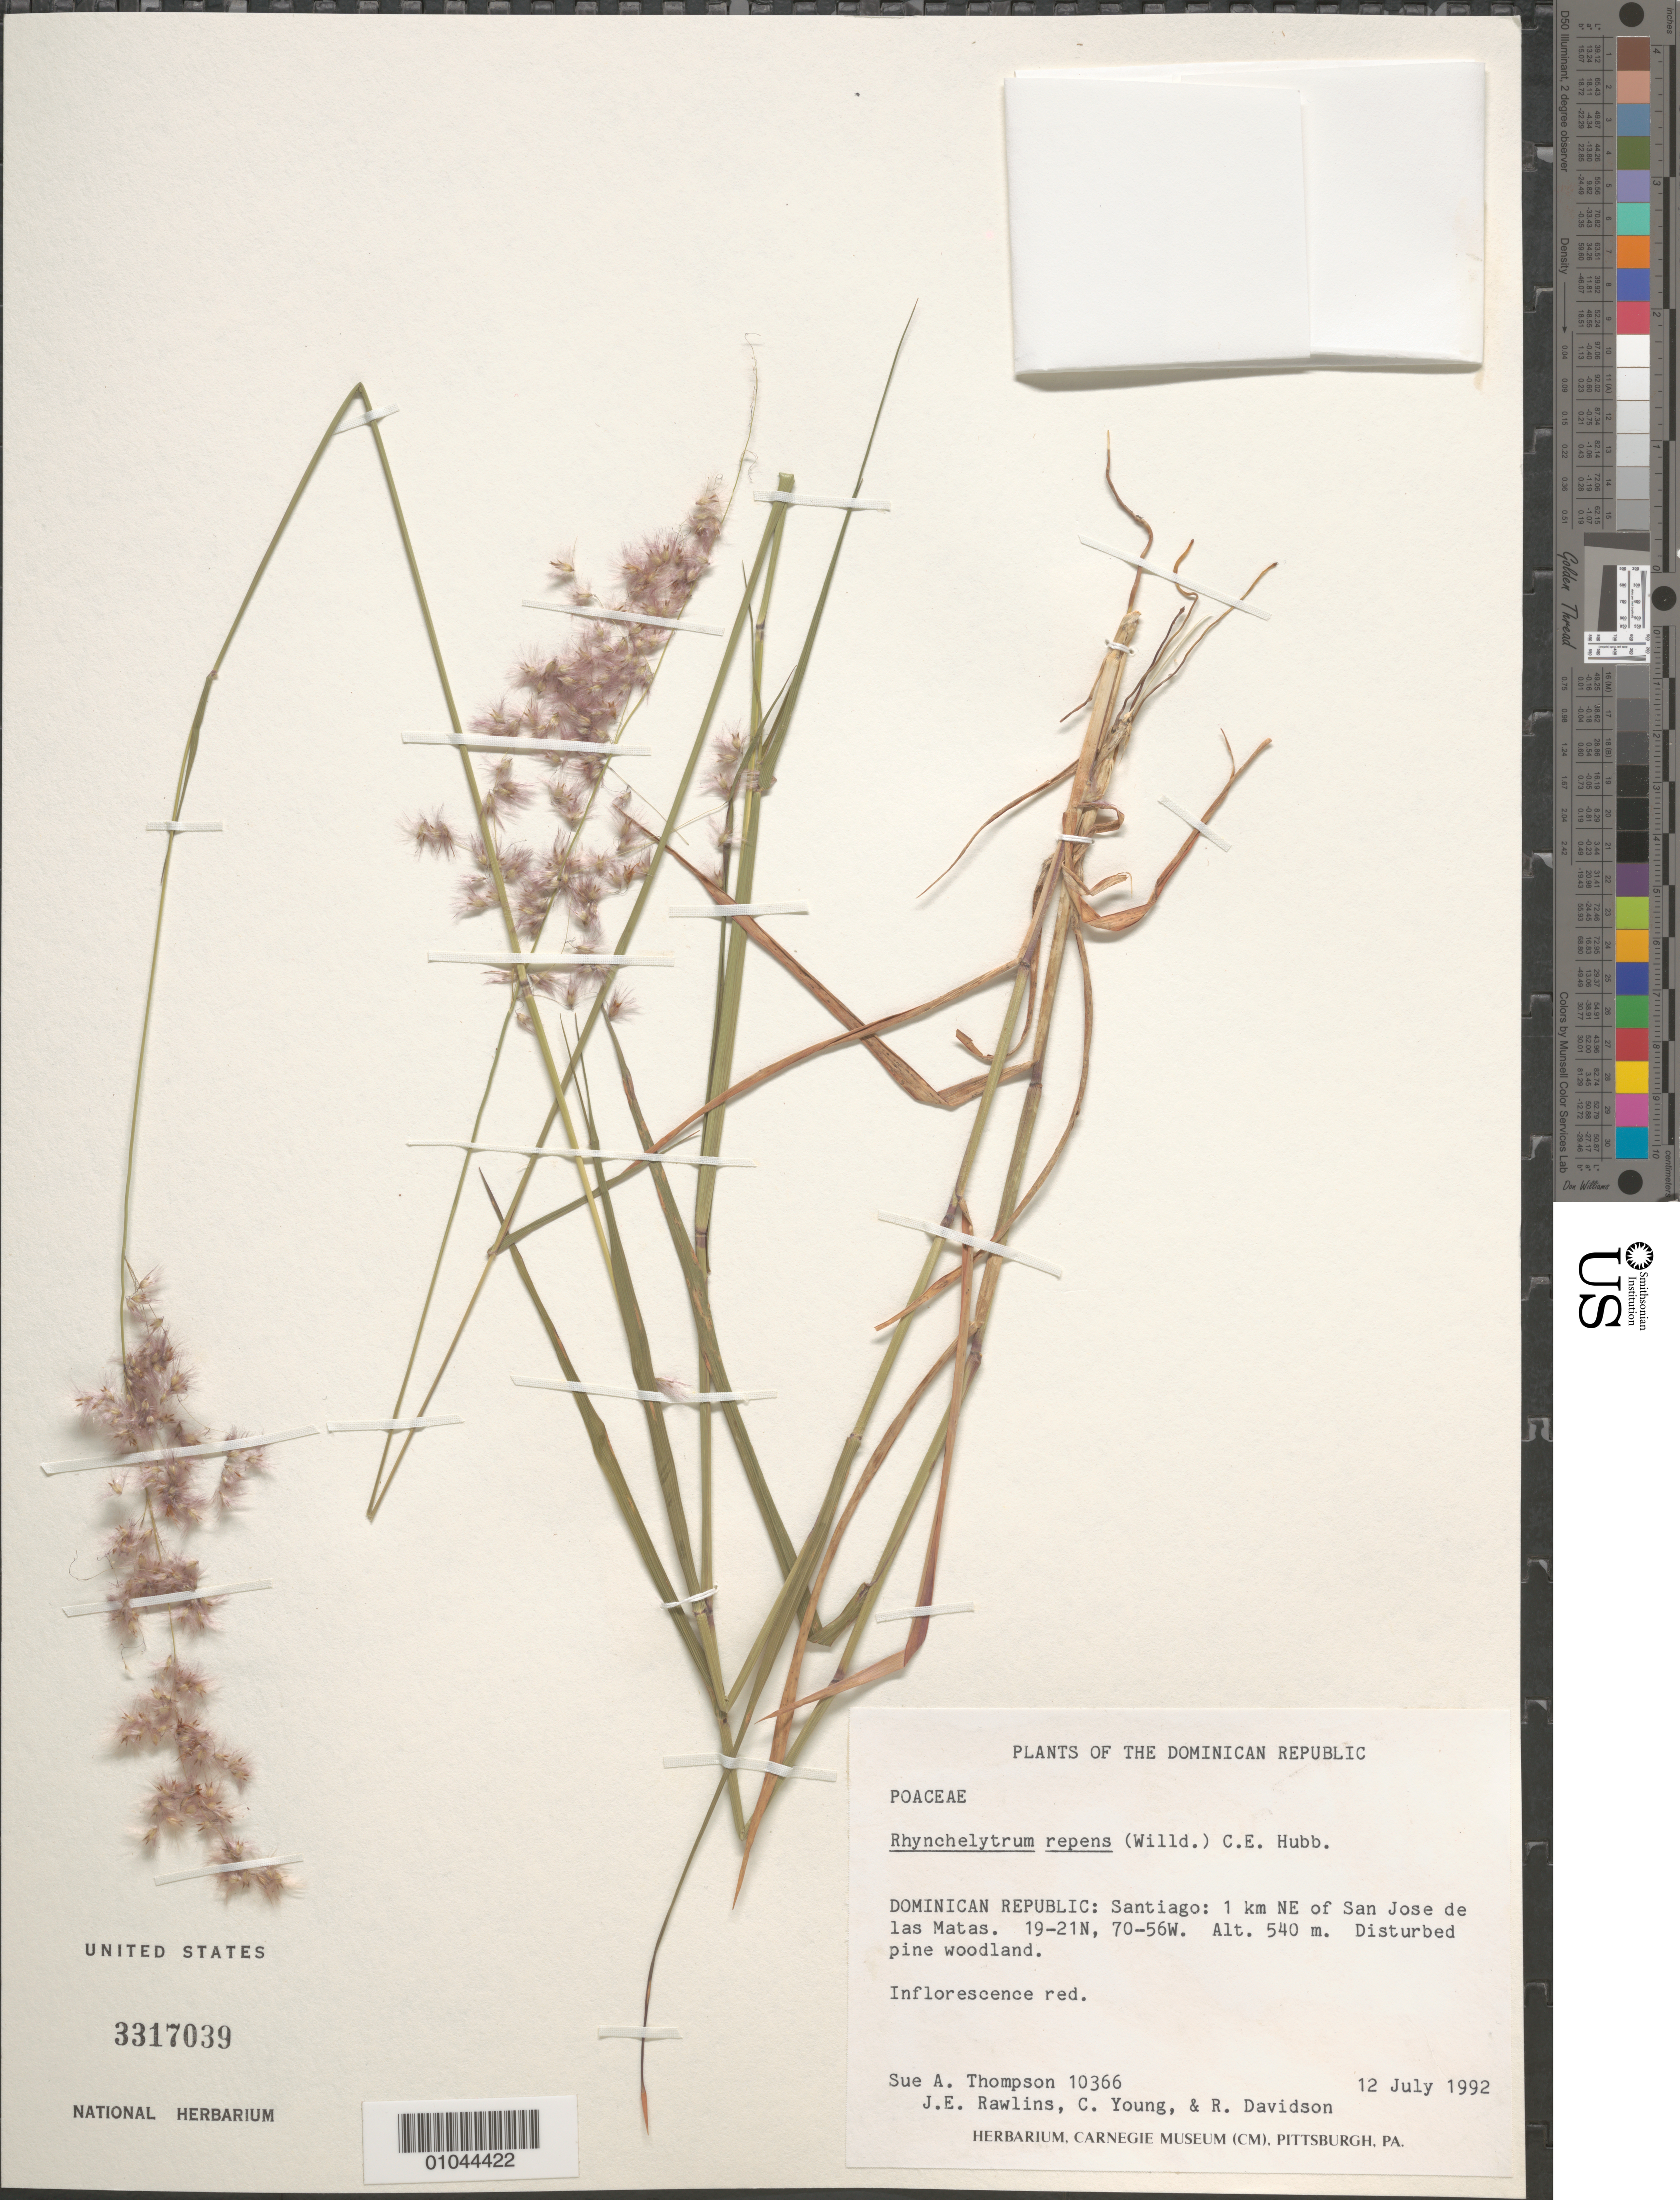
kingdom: Plantae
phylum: Tracheophyta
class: Liliopsida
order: Poales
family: Poaceae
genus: Rhynchelytrum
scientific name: Rhynchelytrum repens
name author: (Willd.) C.E. Hubb.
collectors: S. A. Thompson, J. Rawlins, C. Young & R. A. Davidson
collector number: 10366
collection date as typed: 12 Jul 1992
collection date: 1992-07-12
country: Dominican Republic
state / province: Santiago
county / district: San José de las Matas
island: Hispaniola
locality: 1 Km NE of San Jose de las Matas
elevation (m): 540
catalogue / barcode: US 3317039